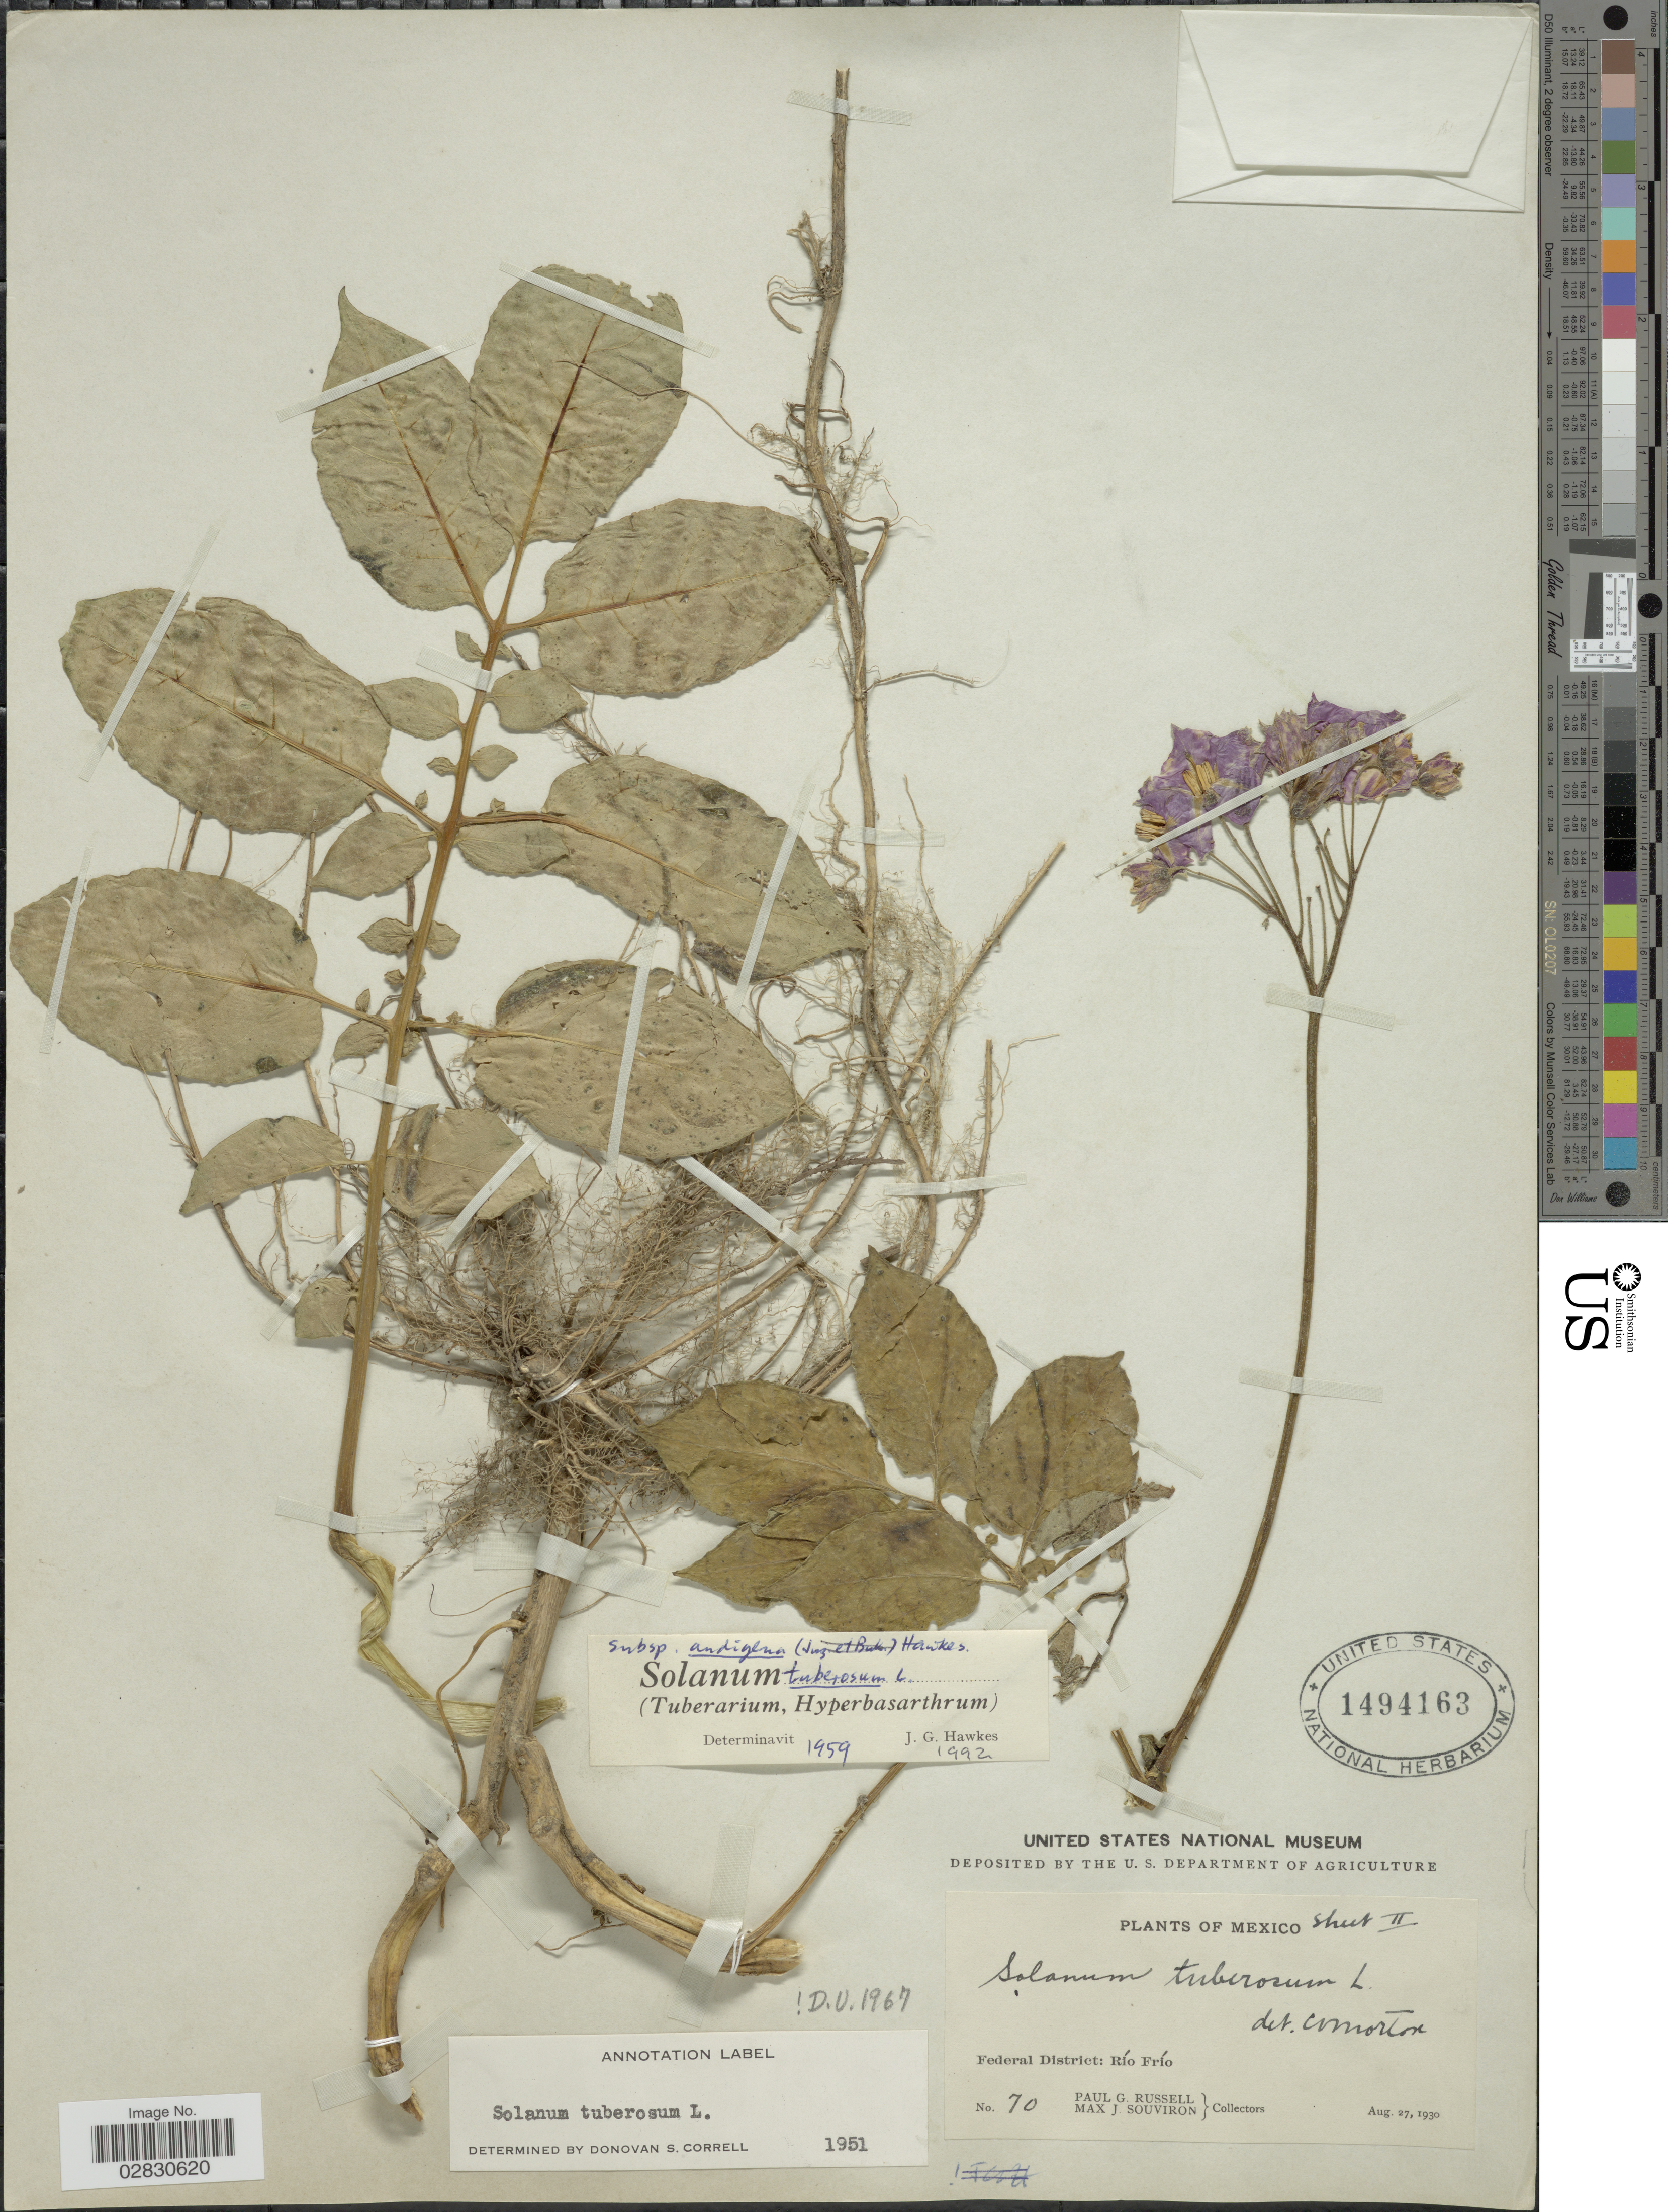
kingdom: Plantae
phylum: Tracheophyta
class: Magnoliopsida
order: Solanales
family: Solanaceae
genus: Solanum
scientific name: Solanum tuberosum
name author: L.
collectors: P. G. Russell & M. J. Souviron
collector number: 70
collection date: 1930-08-27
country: Mexico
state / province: Distrito Federal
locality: Federal District: Río Frío.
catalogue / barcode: US 1494163